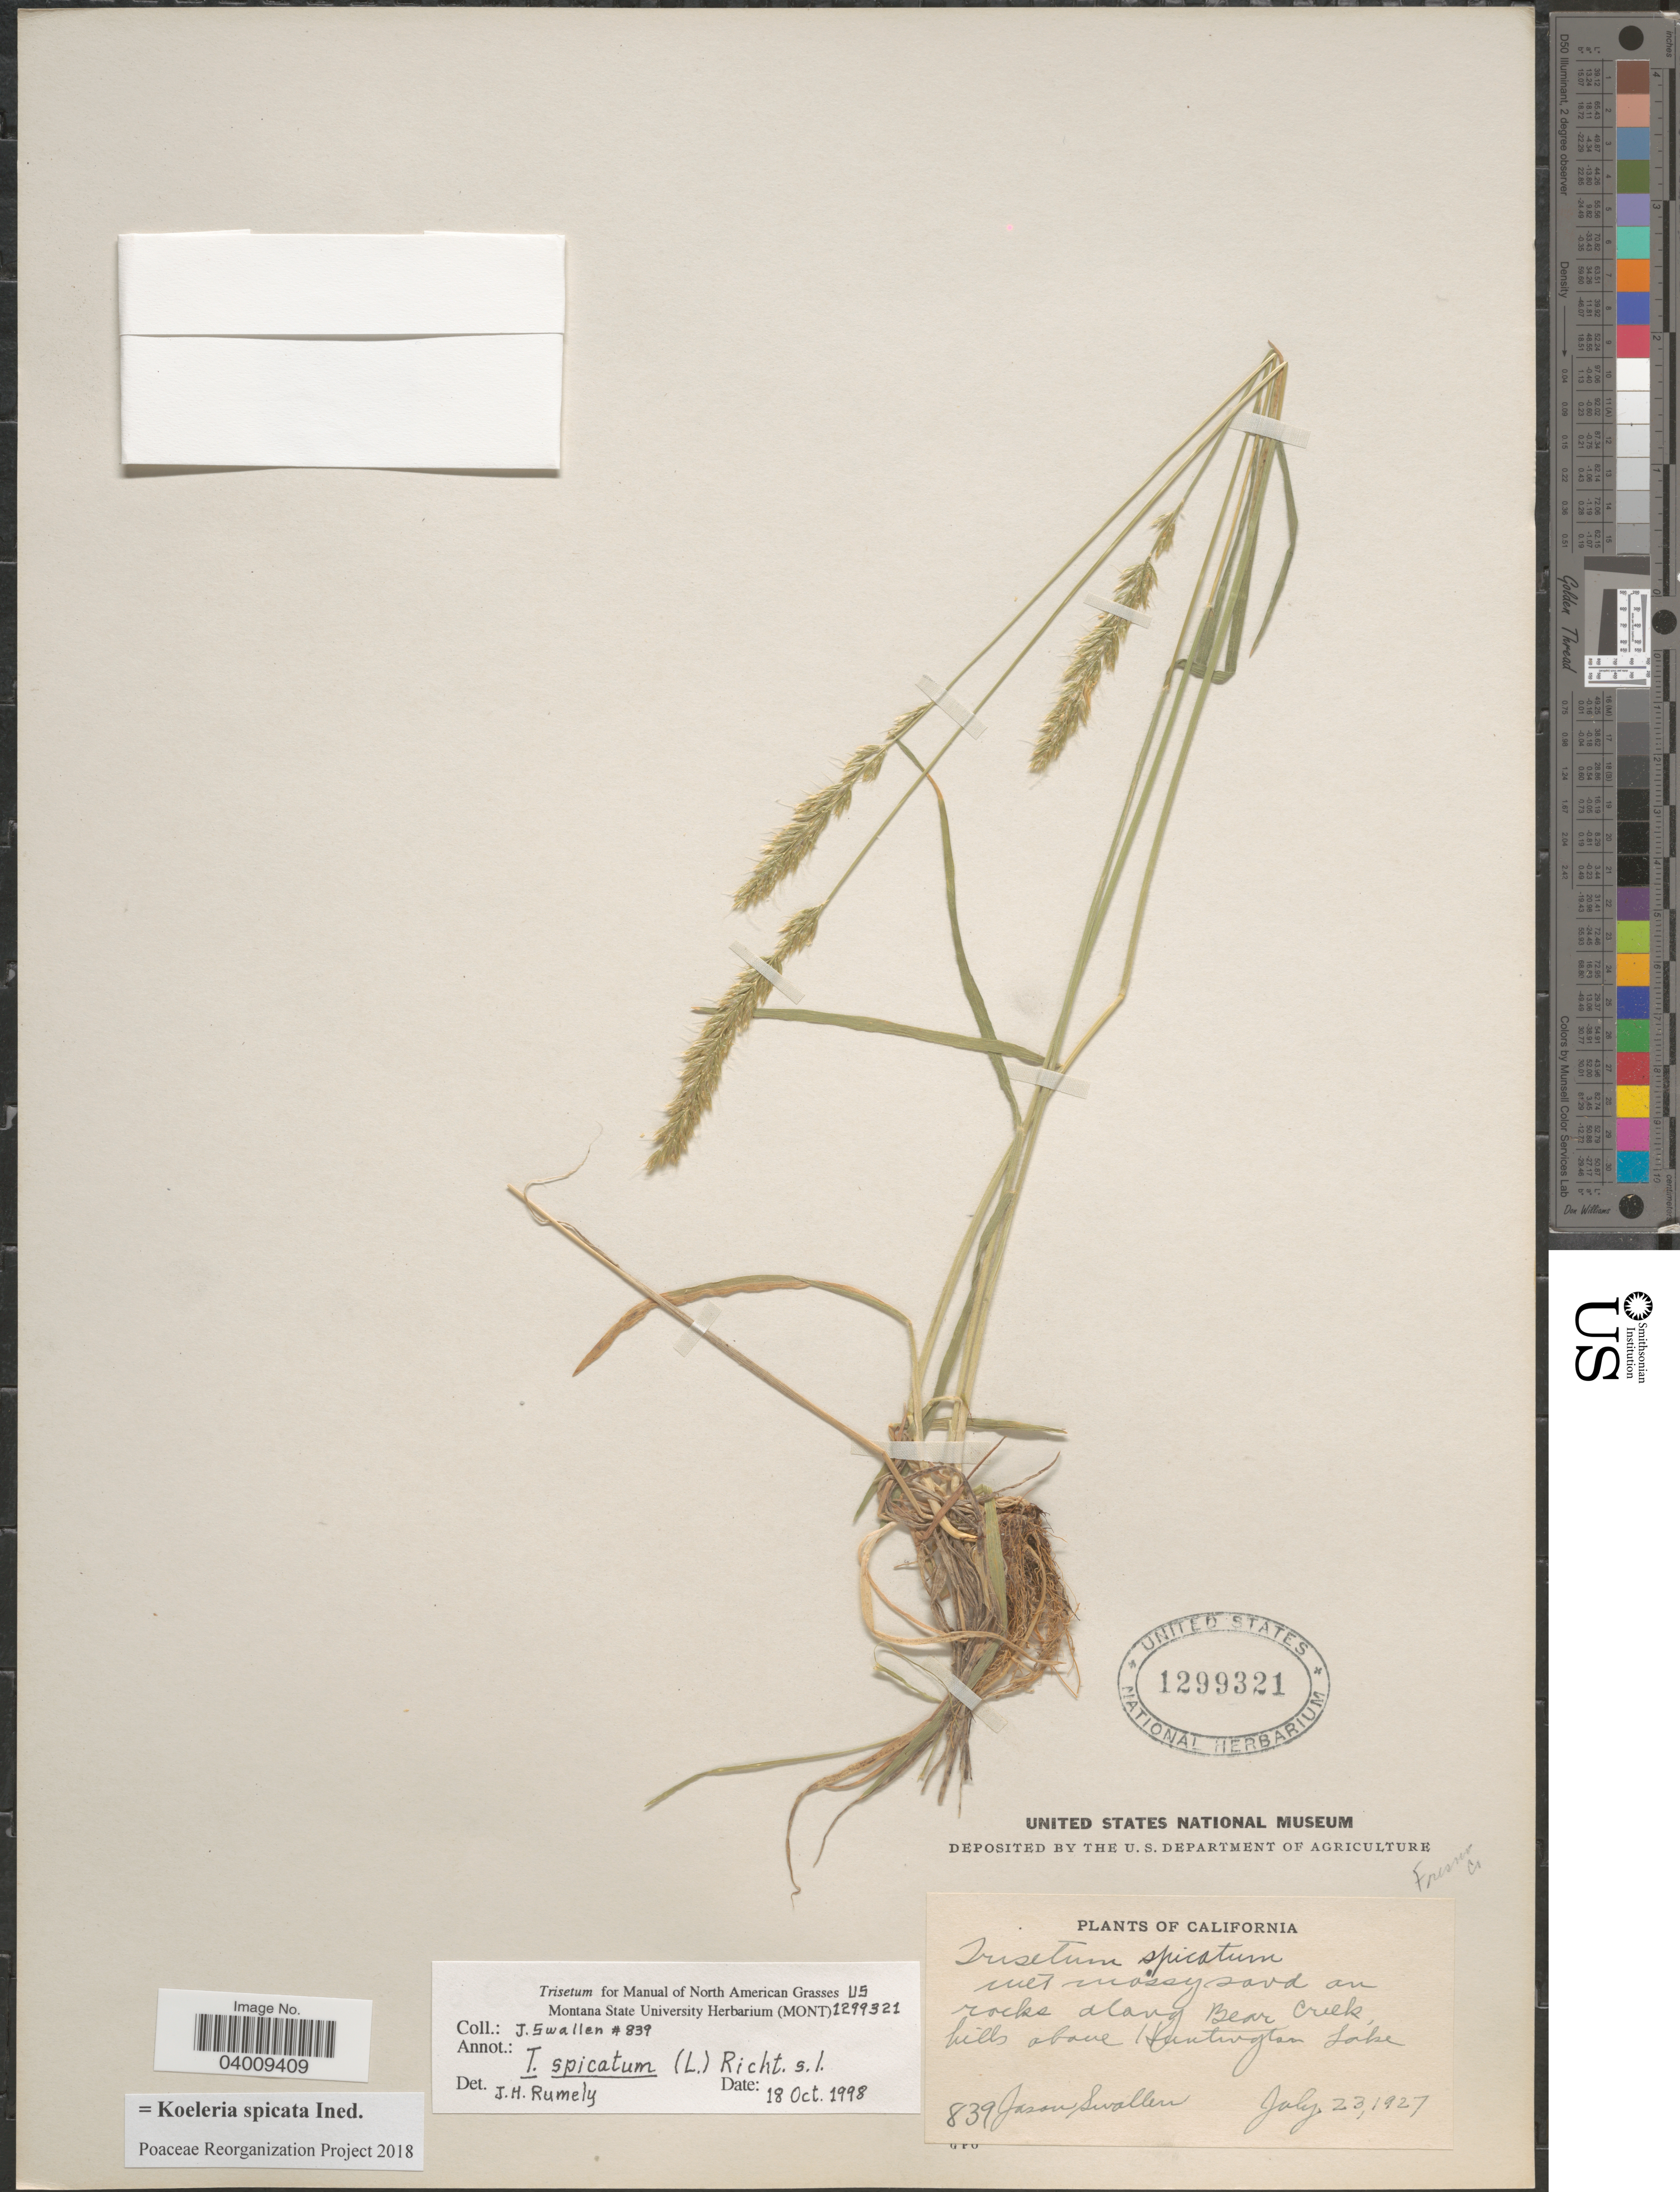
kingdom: Plantae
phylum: Tracheophyta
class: Liliopsida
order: Poales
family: Poaceae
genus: Koeleria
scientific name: Koeleria spicata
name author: (L.) Barberá et al.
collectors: J. R. Swallen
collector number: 839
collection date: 1927-07-23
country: United States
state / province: California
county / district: Fresno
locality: Fresno Co. Along Bear Creek, hills above Huntington Lake.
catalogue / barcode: US 1299321